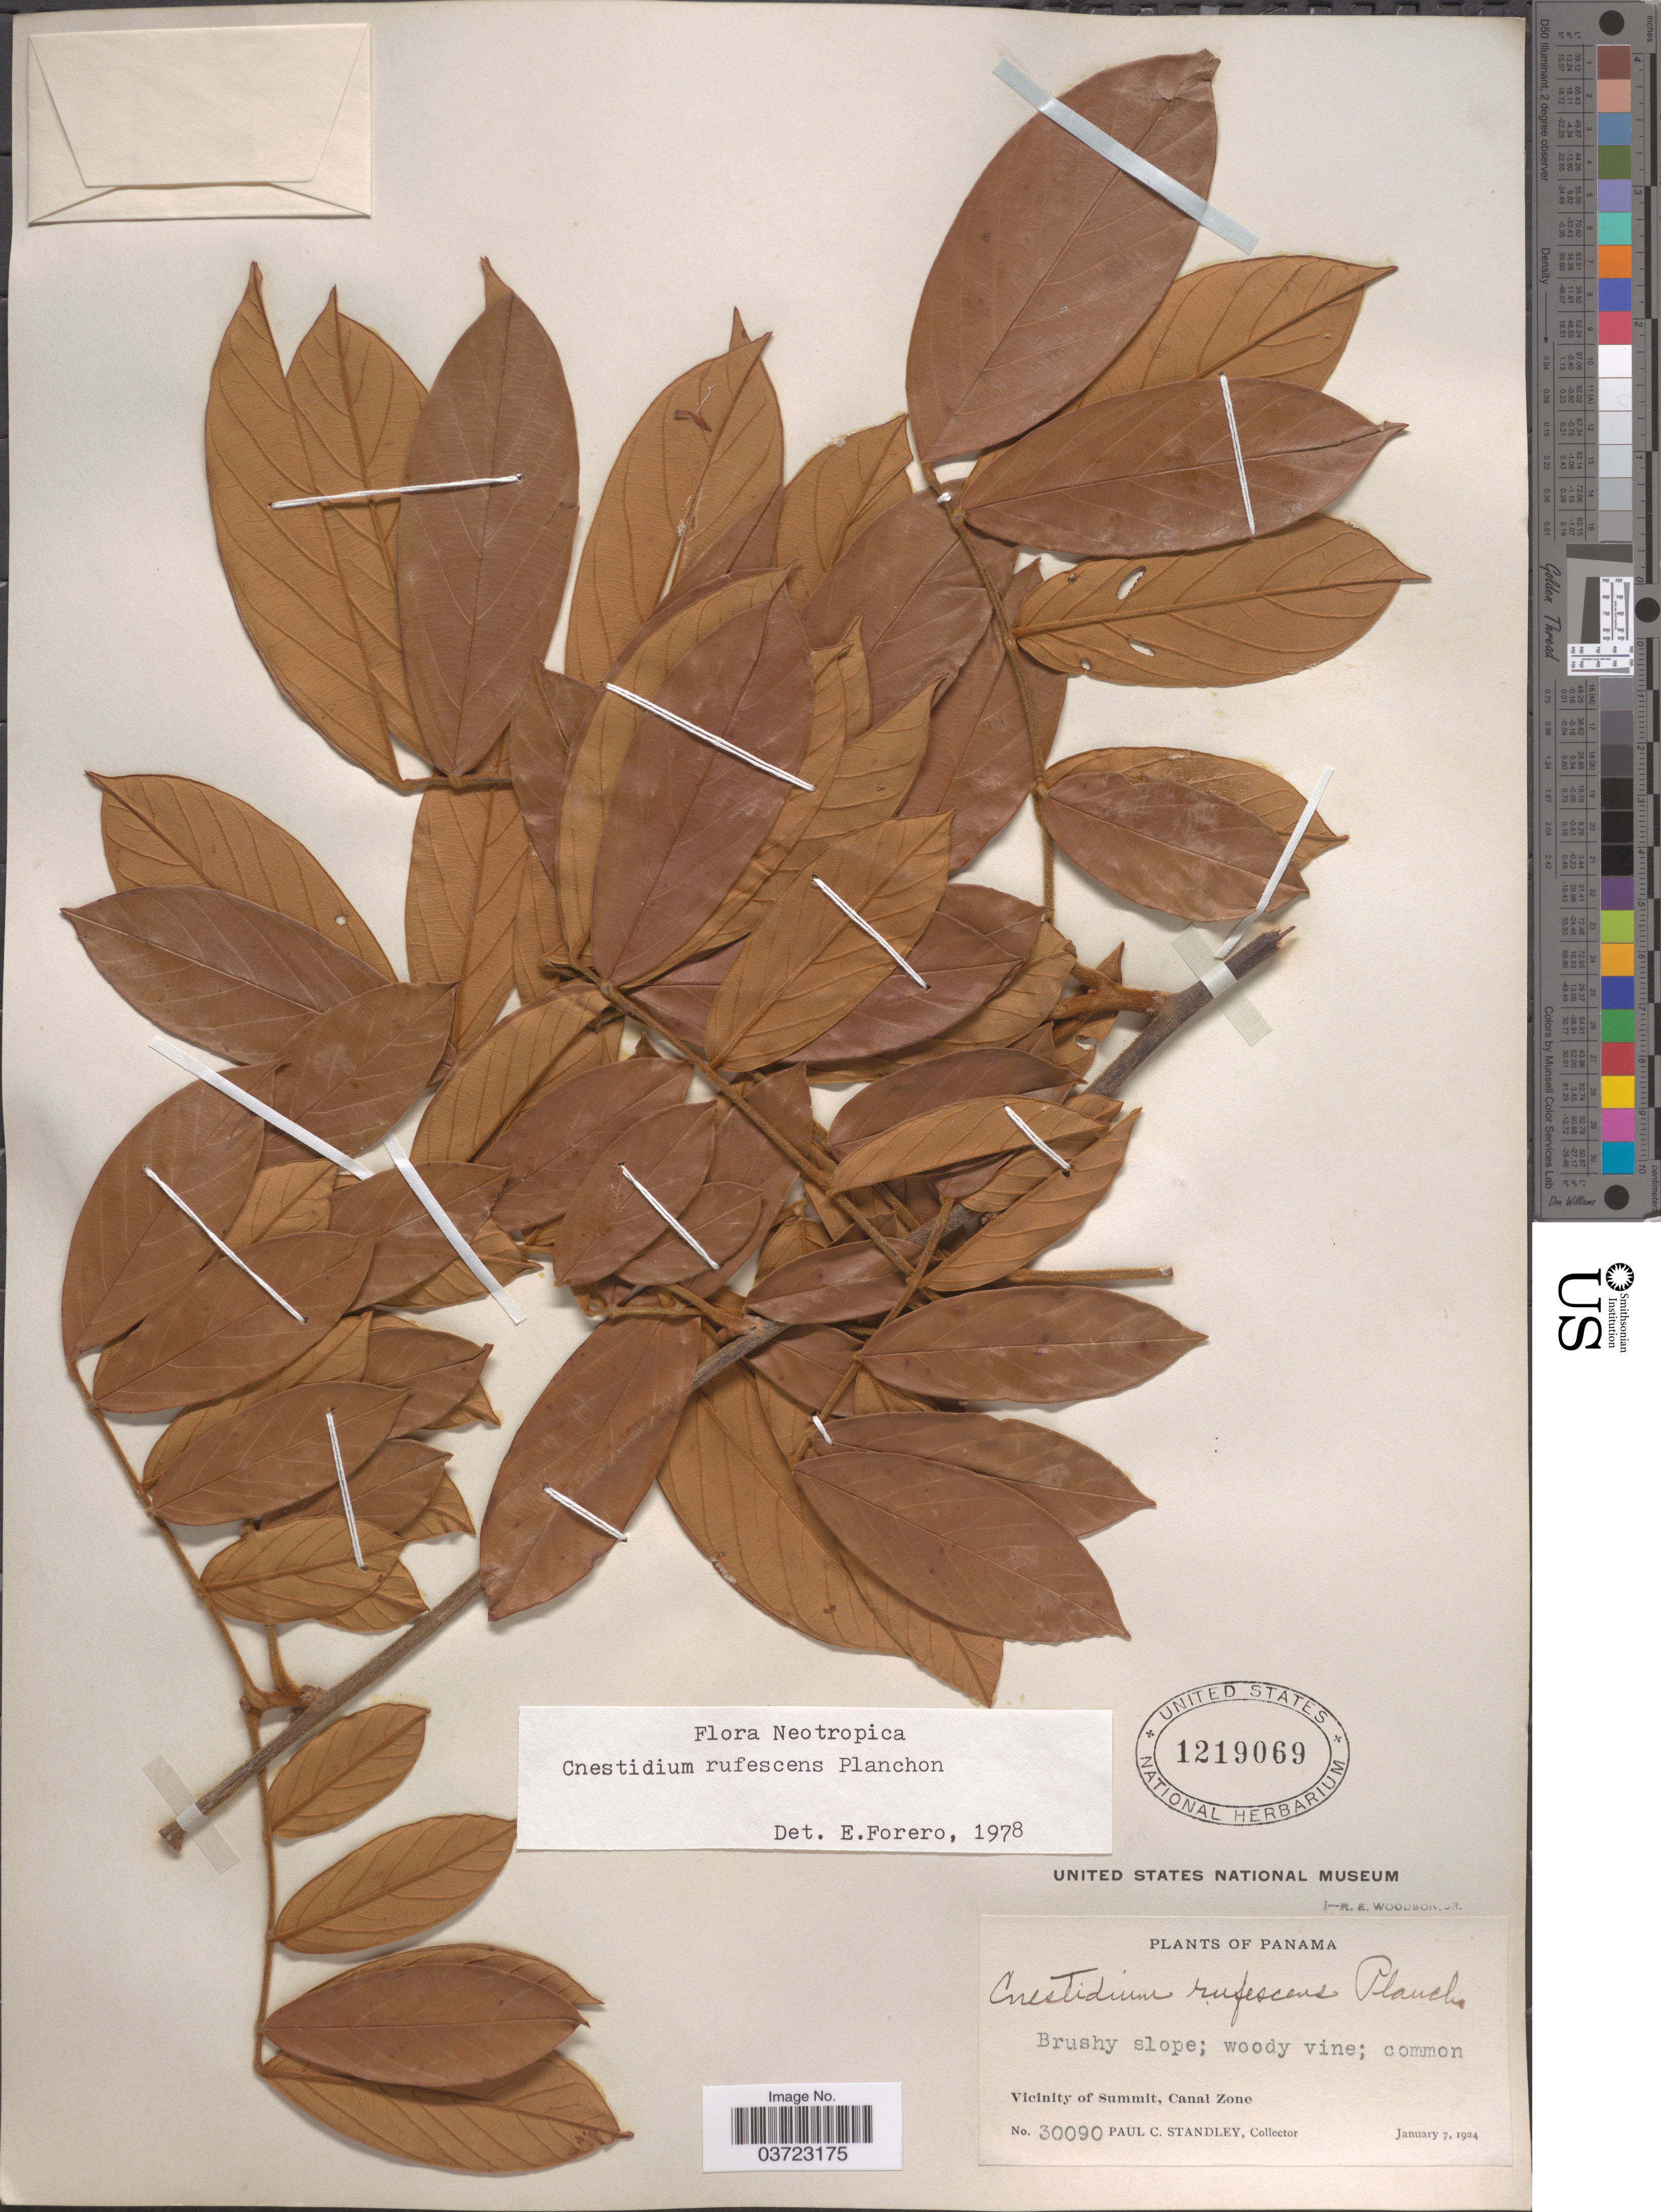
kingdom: Plantae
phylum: Tracheophyta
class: Magnoliopsida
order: Oxalidales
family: Connaraceae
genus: Cnestidium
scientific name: Cnestidium rufescens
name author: Planch.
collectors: P. C. Standley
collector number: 30090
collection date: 1924-01-07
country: Panama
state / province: Colón / Panamá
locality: Vicinity of Summit, Canal Zone.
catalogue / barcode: US 1219069